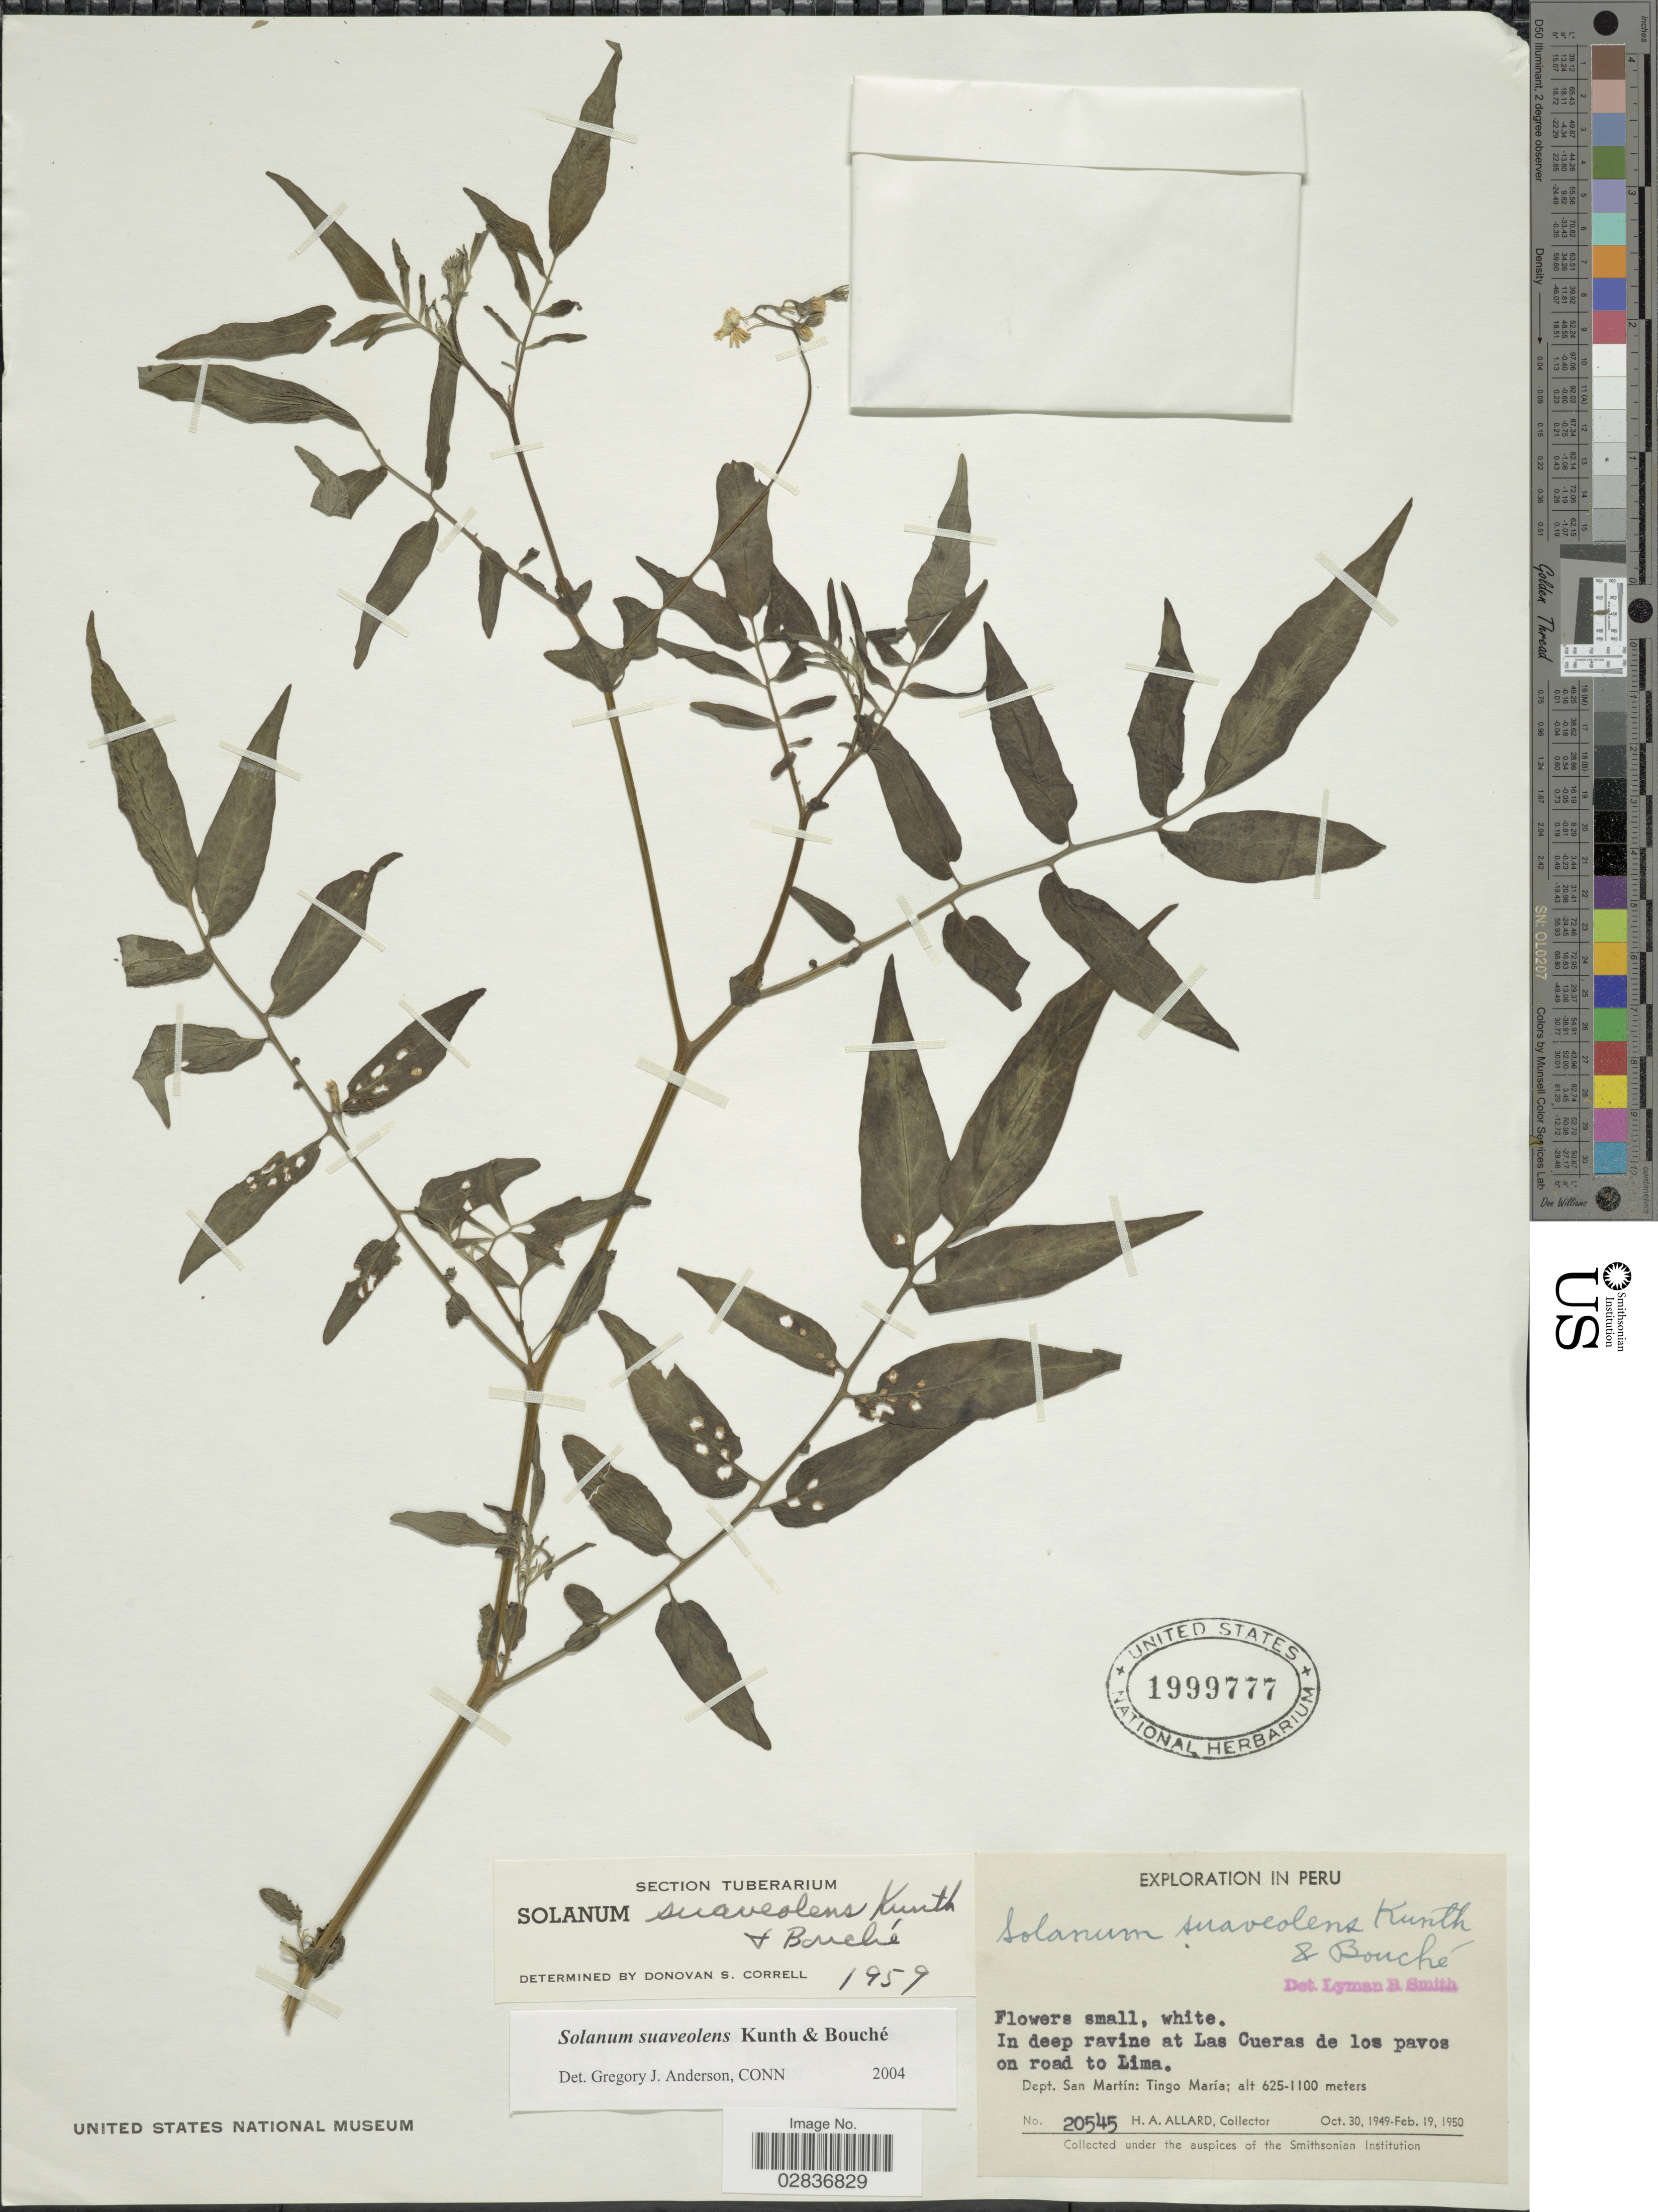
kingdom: Plantae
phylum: Tracheophyta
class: Magnoliopsida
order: Solanales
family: Solanaceae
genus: Solanum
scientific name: Solanum suaveolens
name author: Kunth & C.D. Bouché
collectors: H. A. Allard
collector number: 20545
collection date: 1949-10-30/1950-02-19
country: Peru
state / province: San Martín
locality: In deep ravine at Las Cueras de los pavos on road to Lima. Dept. San Martín: Tingo María.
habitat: in deep ravine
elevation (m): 625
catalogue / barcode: US 1999777